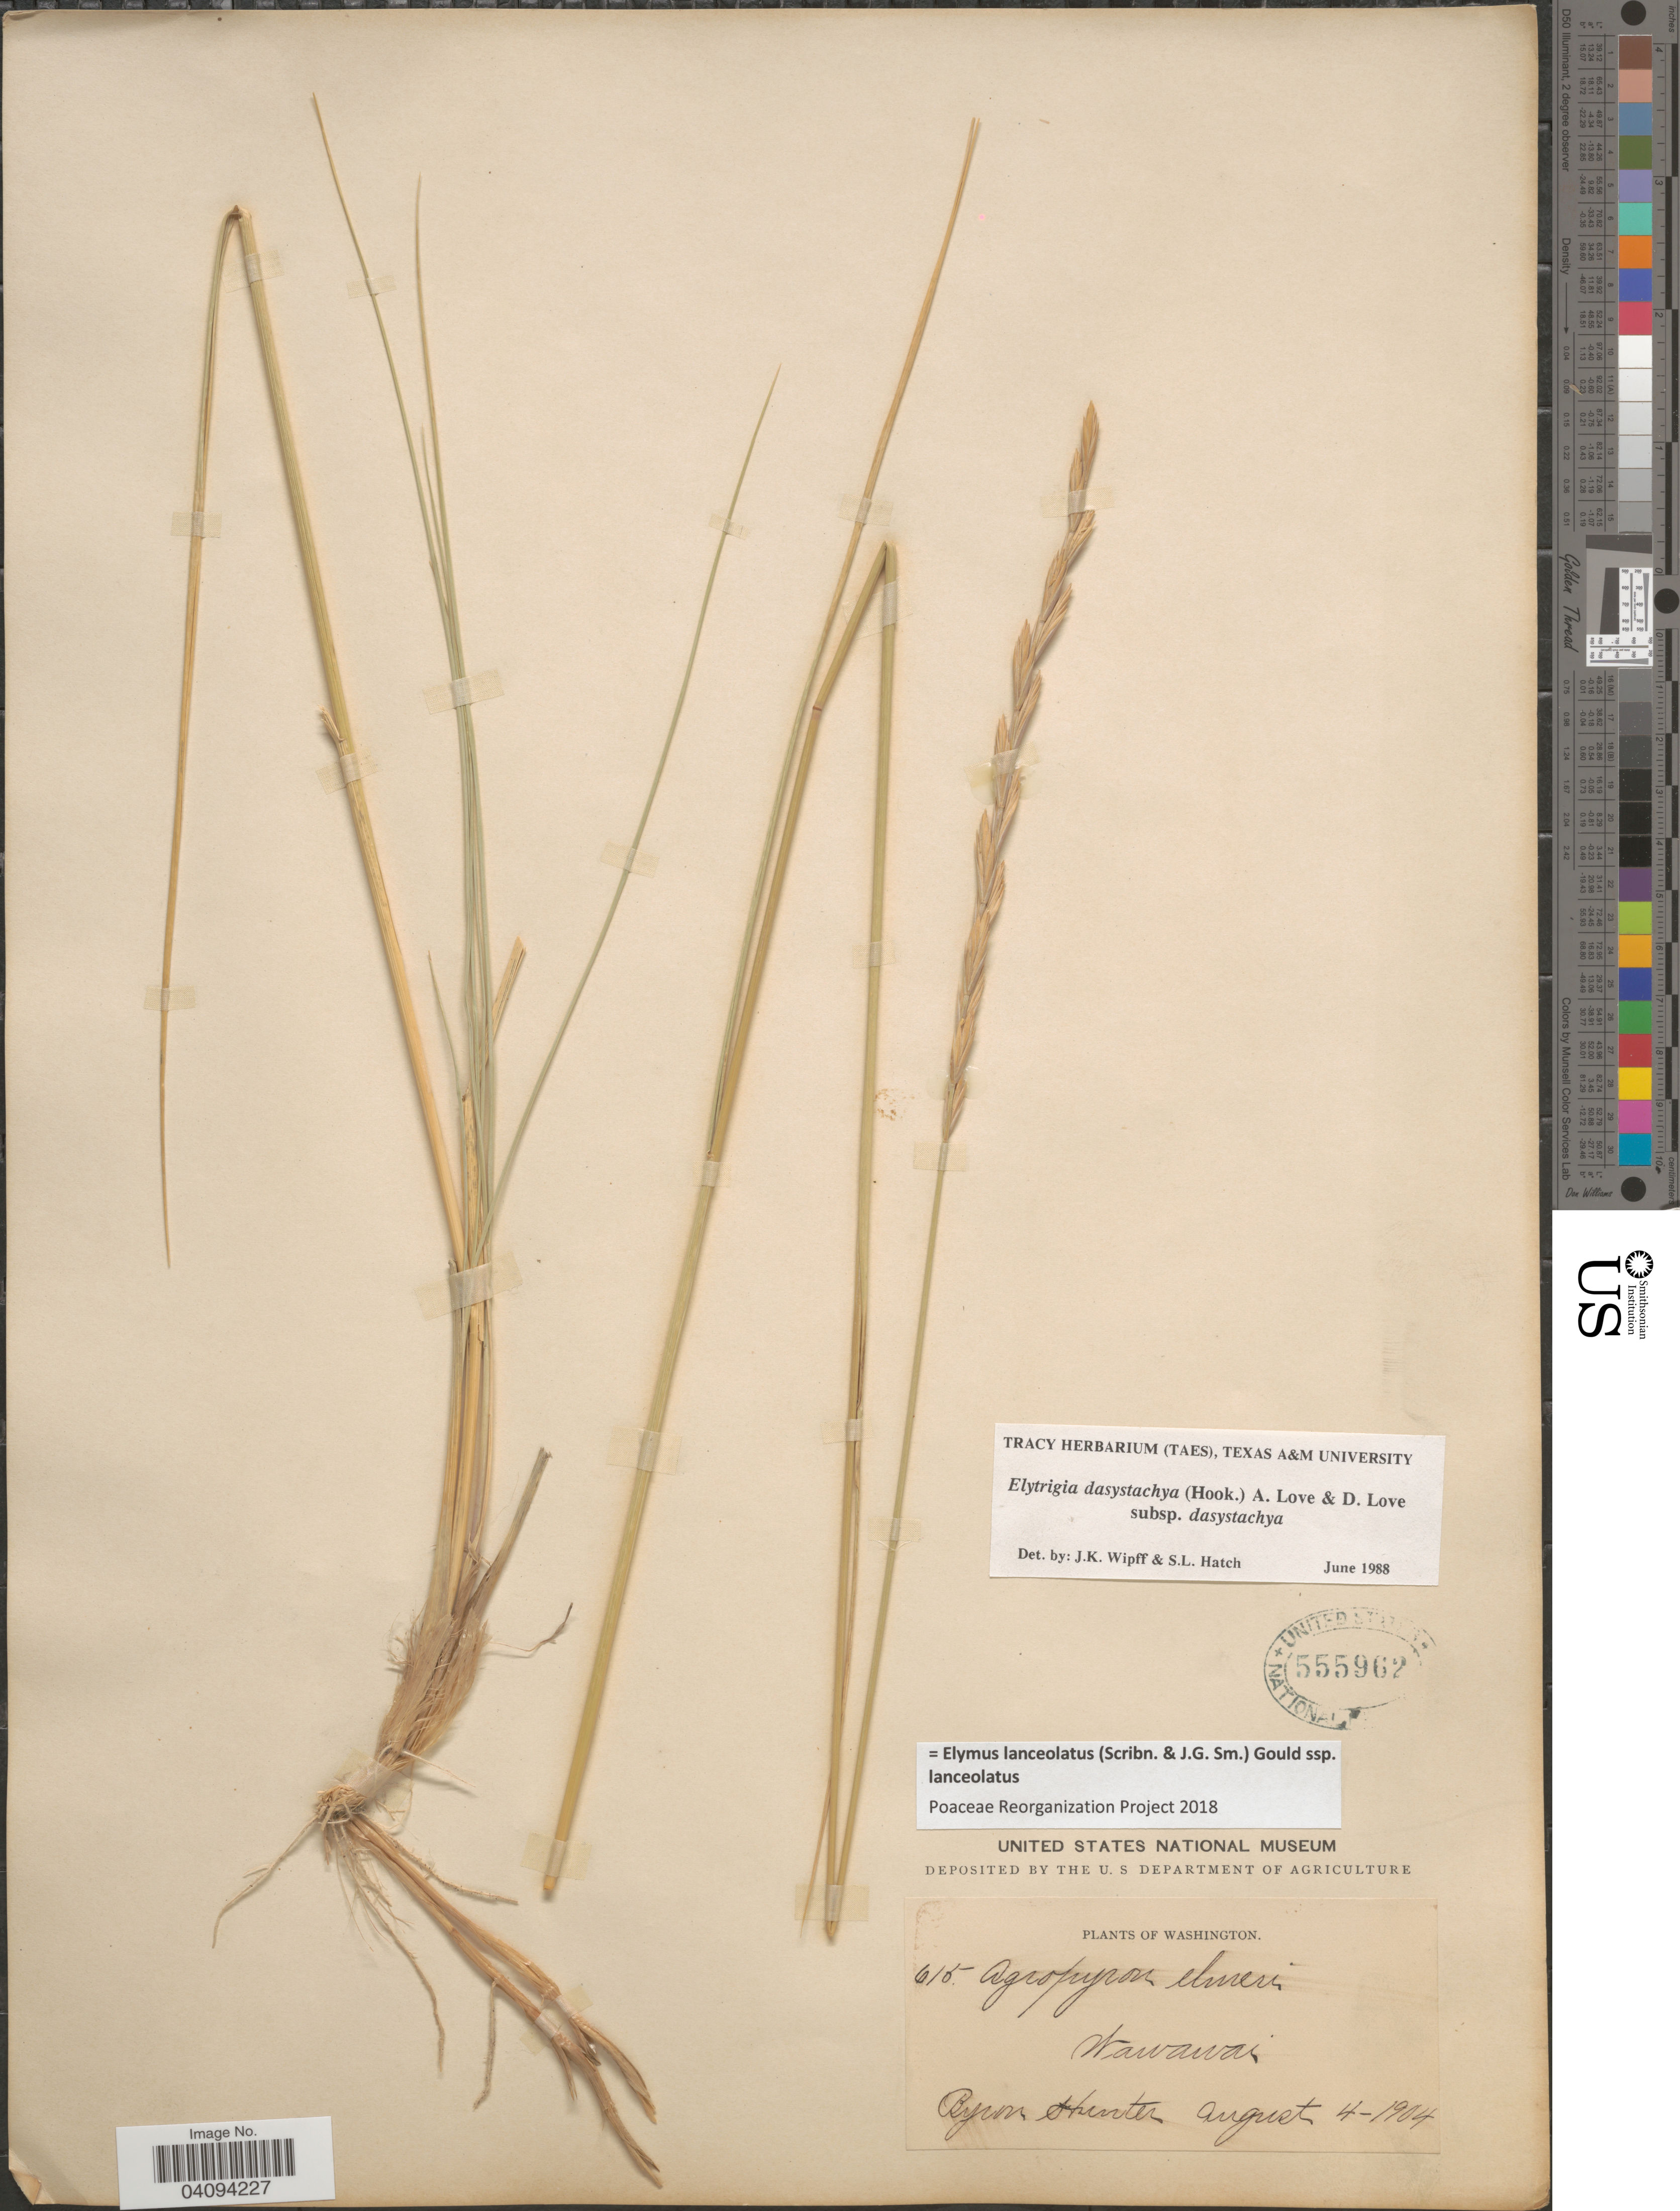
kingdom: Plantae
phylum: Tracheophyta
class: Liliopsida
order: Poales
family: Poaceae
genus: Elymus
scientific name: Elymus lanceolatus subsp. lanceolatus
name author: (Scribn. & J.G. Sm.) Gould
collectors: B. Hunter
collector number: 615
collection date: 1904-08-04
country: United States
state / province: Washington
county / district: Whitman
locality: Wawawai.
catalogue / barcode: US 555962